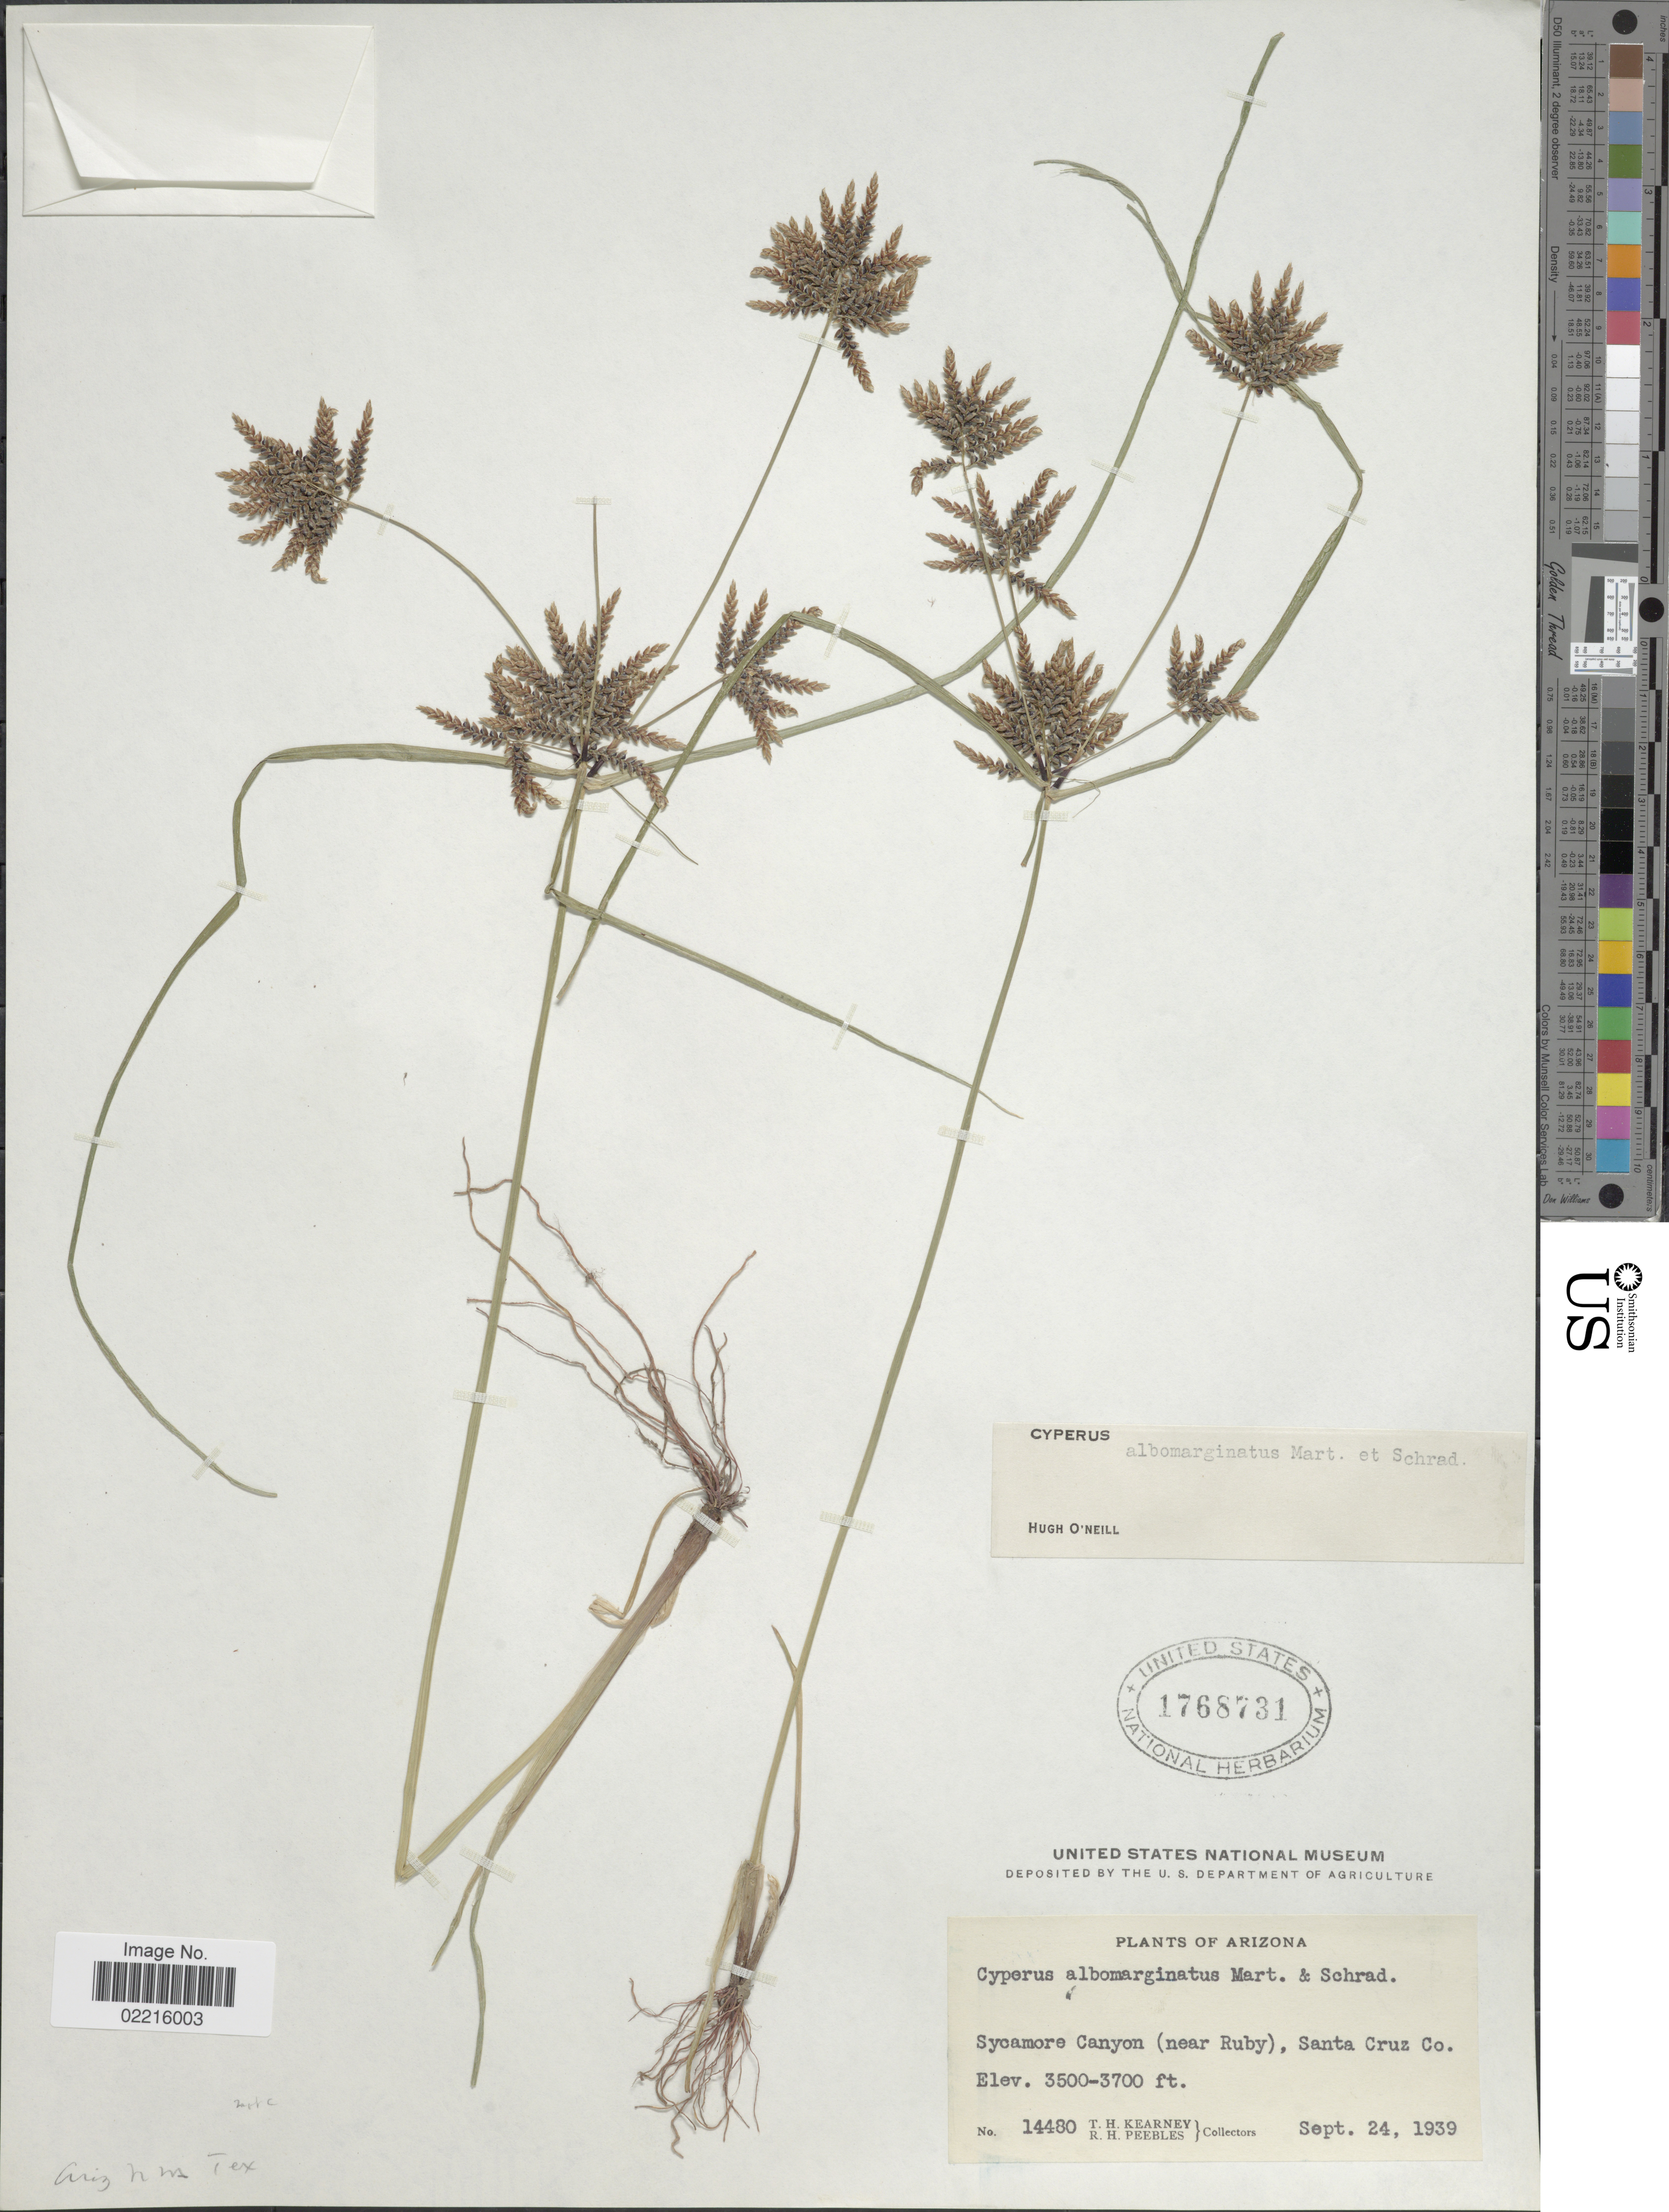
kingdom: Plantae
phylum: Tracheophyta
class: Liliopsida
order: Poales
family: Cyperaceae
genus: Cyperus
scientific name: Cyperus flavicomus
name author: Michx.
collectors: T. H. Kearney & R. H. Peebles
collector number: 14480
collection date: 1939-09-24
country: United States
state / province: Arizona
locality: Sycamore Canyon (near Ruby), Santa Cruz Co.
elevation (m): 1067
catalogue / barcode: US 1768731